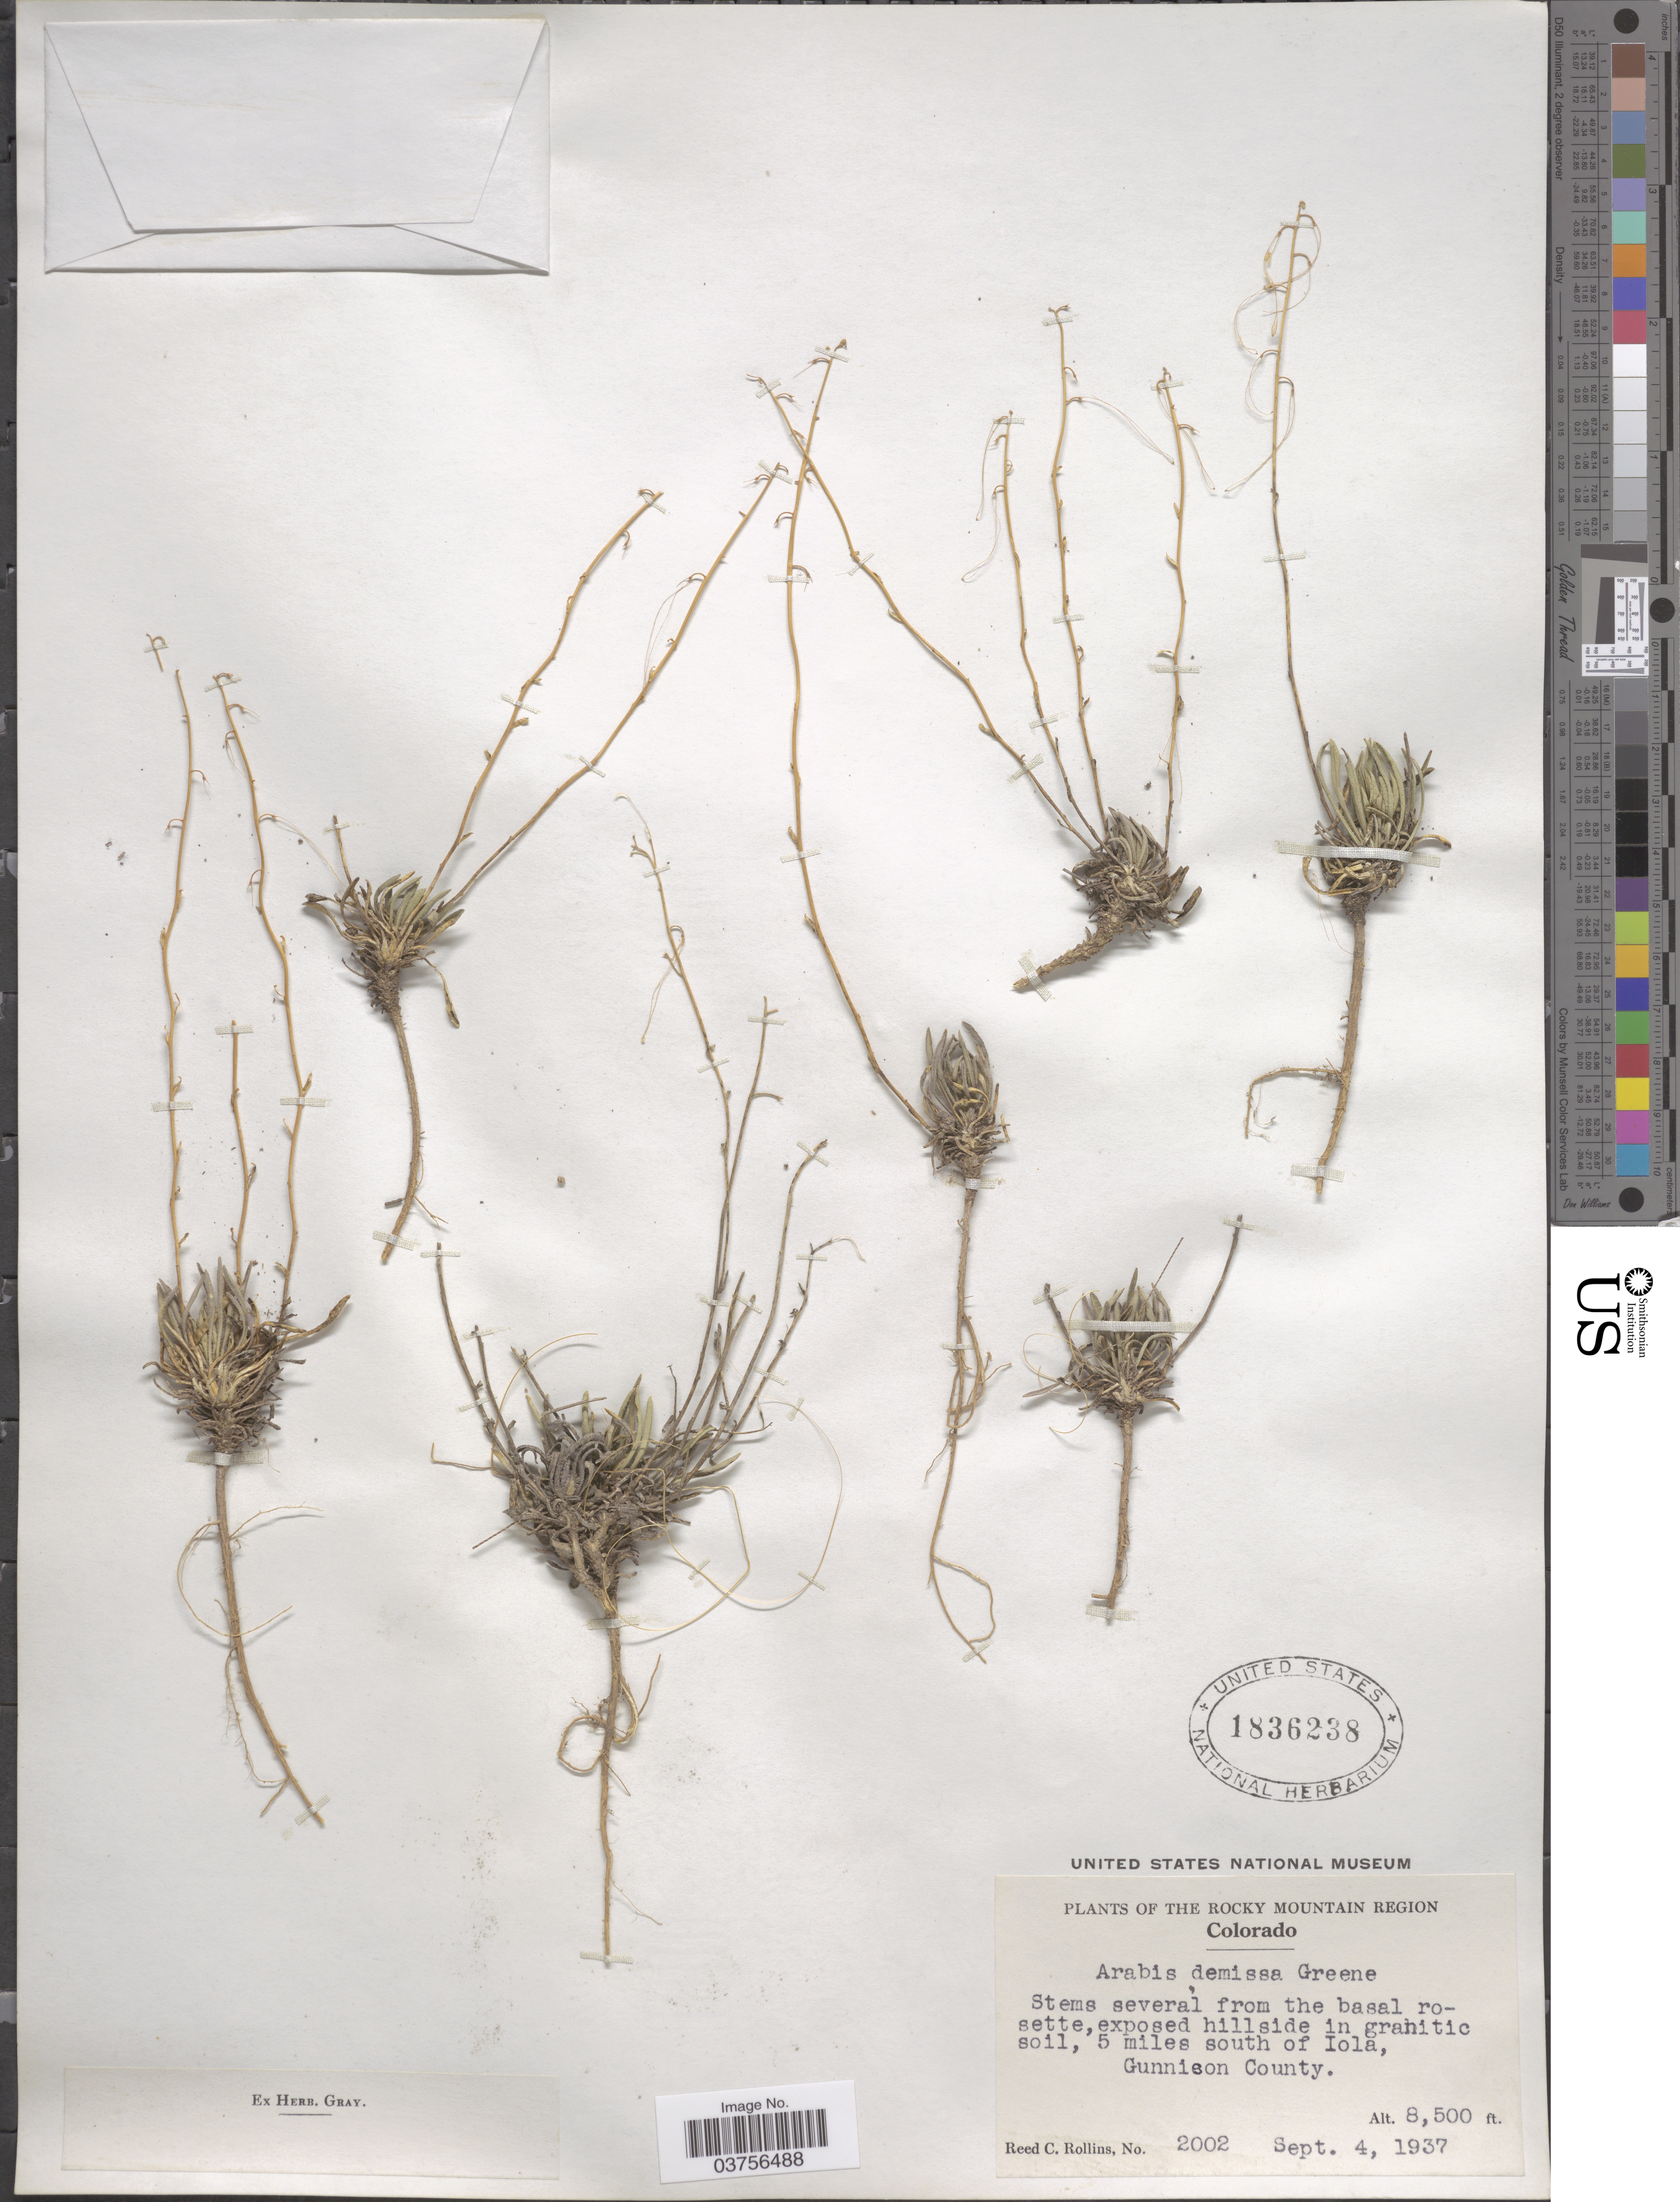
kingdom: Plantae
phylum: Tracheophyta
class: Magnoliopsida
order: Brassicales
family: Brassicaceae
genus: Arabis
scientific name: Arabis demissa var. demissa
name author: Greene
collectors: R. C. Rollins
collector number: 2002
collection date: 1937-09-04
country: United States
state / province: Colorado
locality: The Rocky Mountain Region. 5 miles south of Iola, Gunnison County.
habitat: exposed hillside in granitic soil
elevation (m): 2591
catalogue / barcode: US 1836238